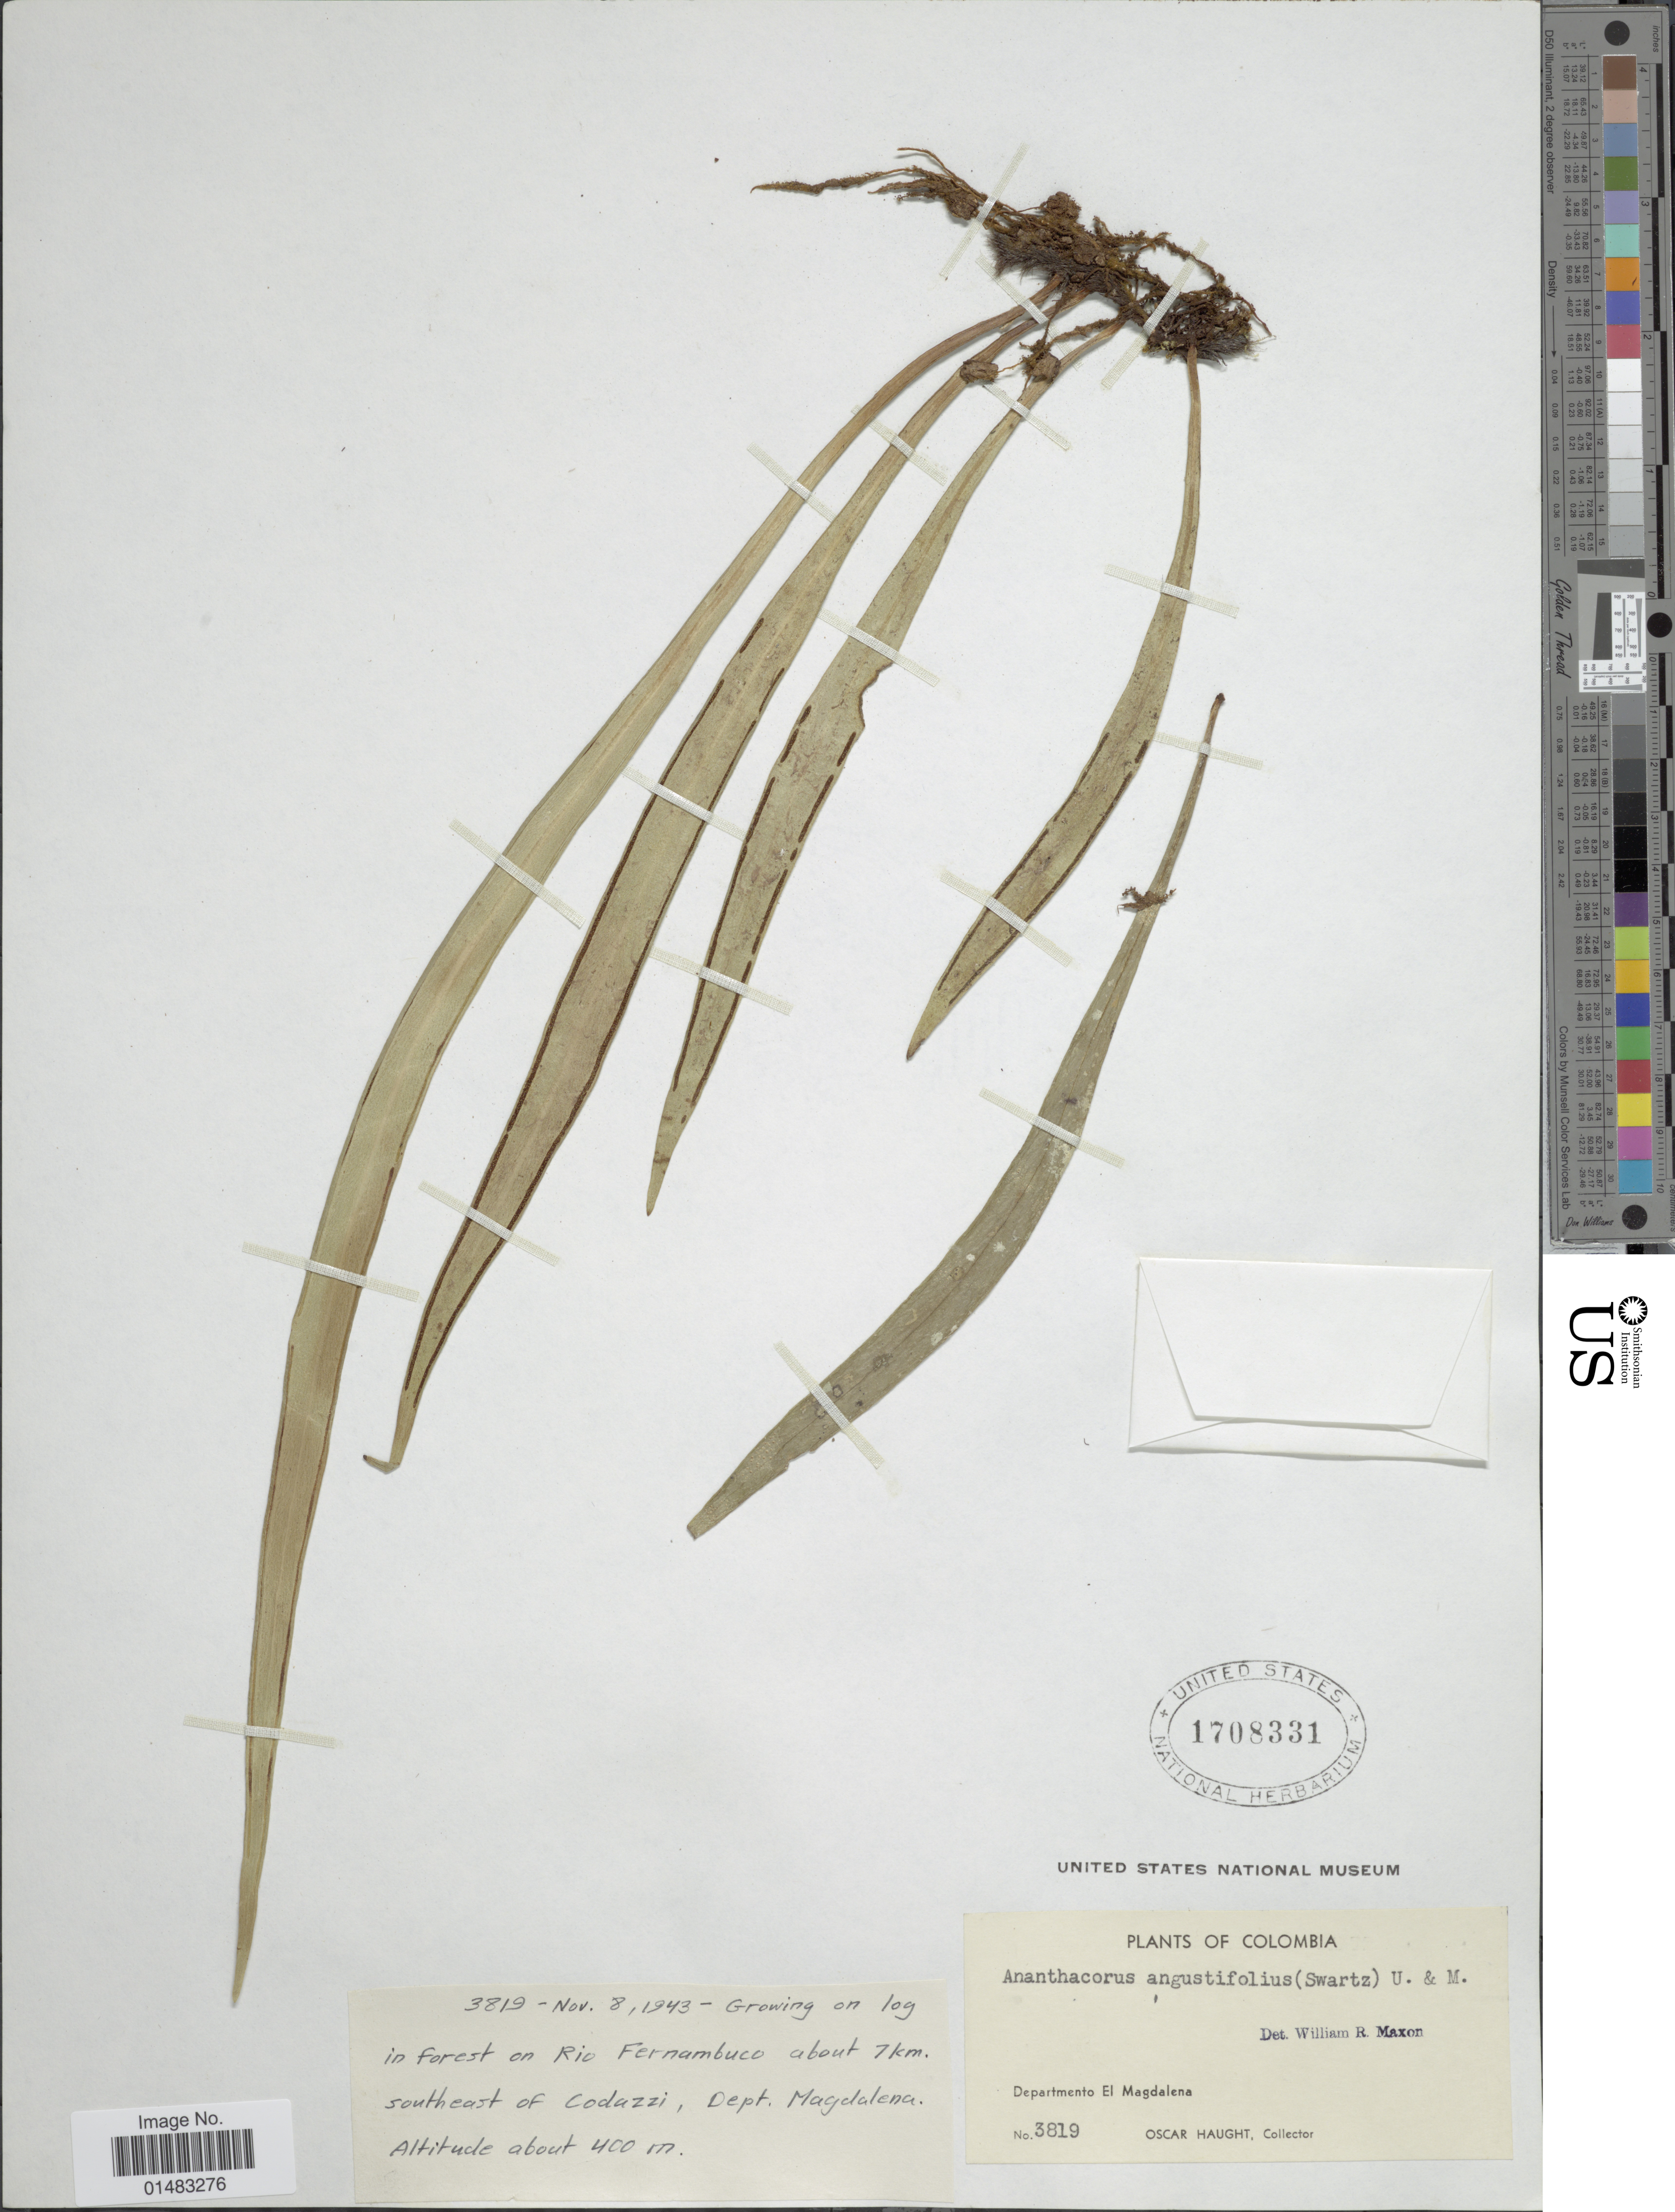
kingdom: Plantae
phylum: Tracheophyta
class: Polypodiopsida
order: Polypodiales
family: Pteridaceae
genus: Ananthacorus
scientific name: Ananthacorus angustifolius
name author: (Sw.) Underw. & Maxon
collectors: O. L. Haught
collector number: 3819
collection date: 1943-11-08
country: Colombia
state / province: Magdalena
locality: Plants of Colombia, in forest on Rio Fernambuco about 7 km. southeast of Coduzzi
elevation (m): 400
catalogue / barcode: US 1708331